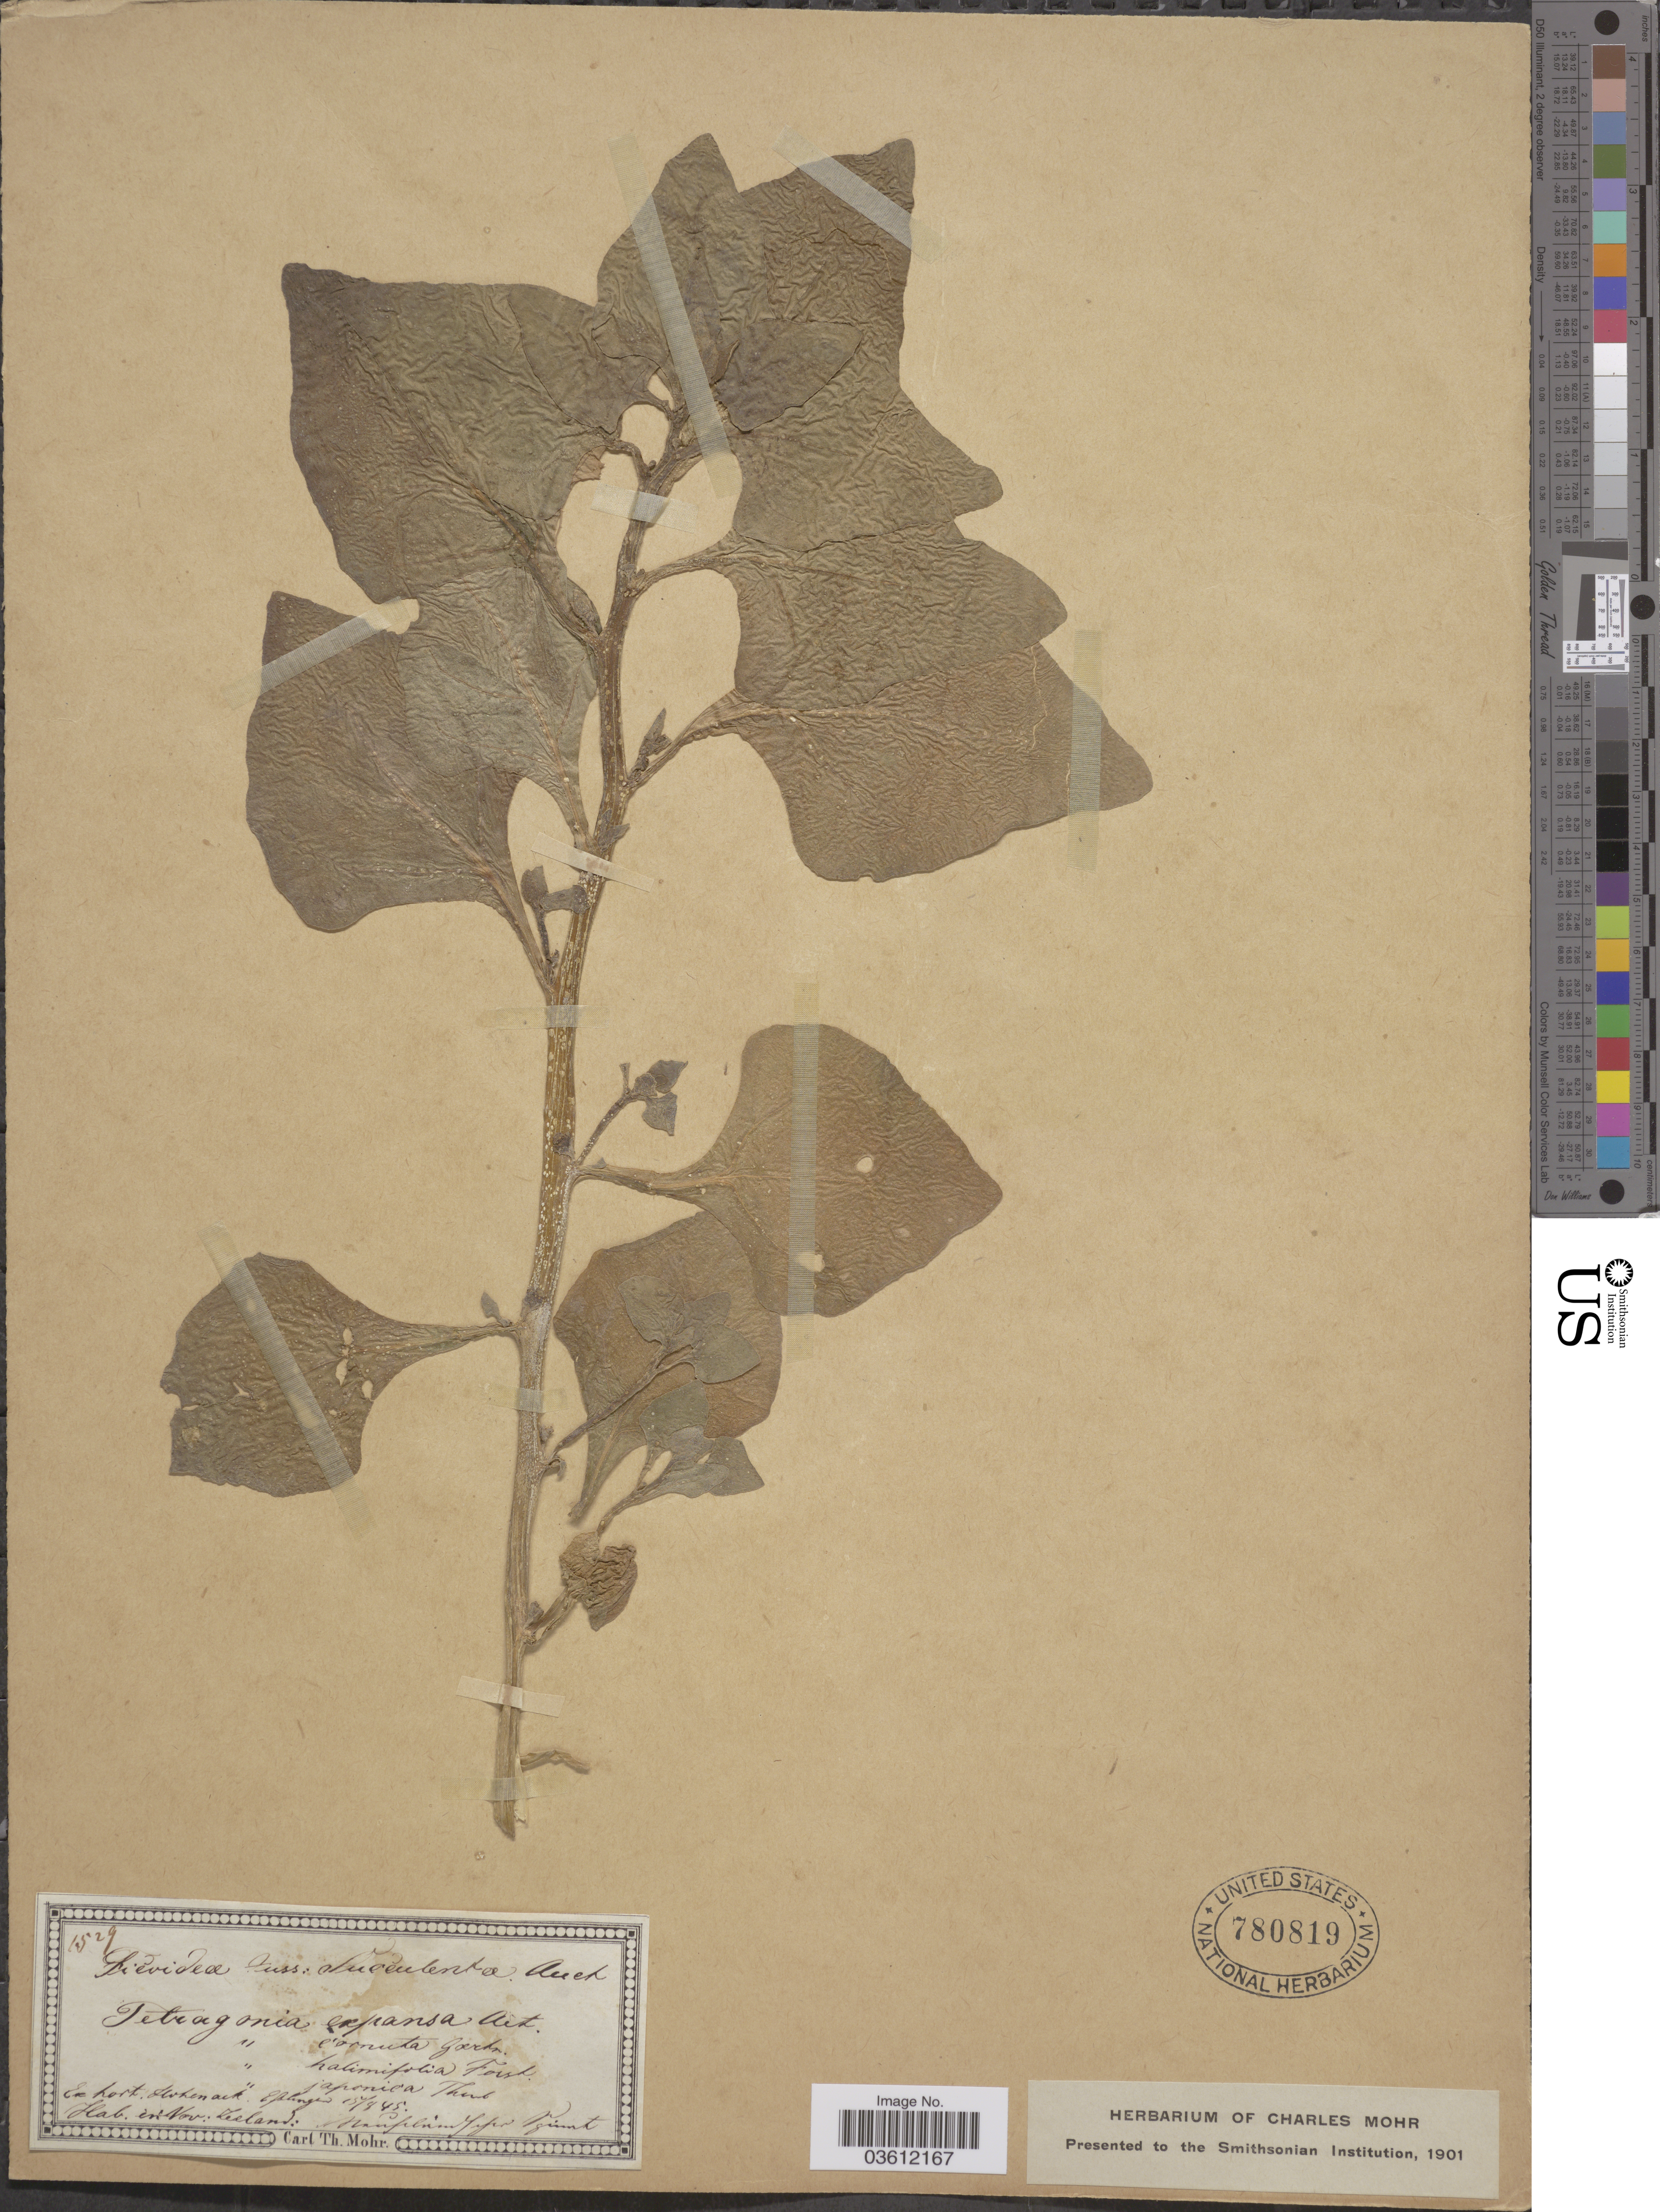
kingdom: Plantae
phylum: Tracheophyta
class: Magnoliopsida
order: Caryophyllales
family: Aizoaceae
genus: Tetragonia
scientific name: Tetragonia expansa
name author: Murr.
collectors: E. Junge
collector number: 1529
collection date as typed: Transcribed d/m/y: 15/8/85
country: New Zealand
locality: Manplain Sefer Point. [interpreted]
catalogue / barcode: US 780819